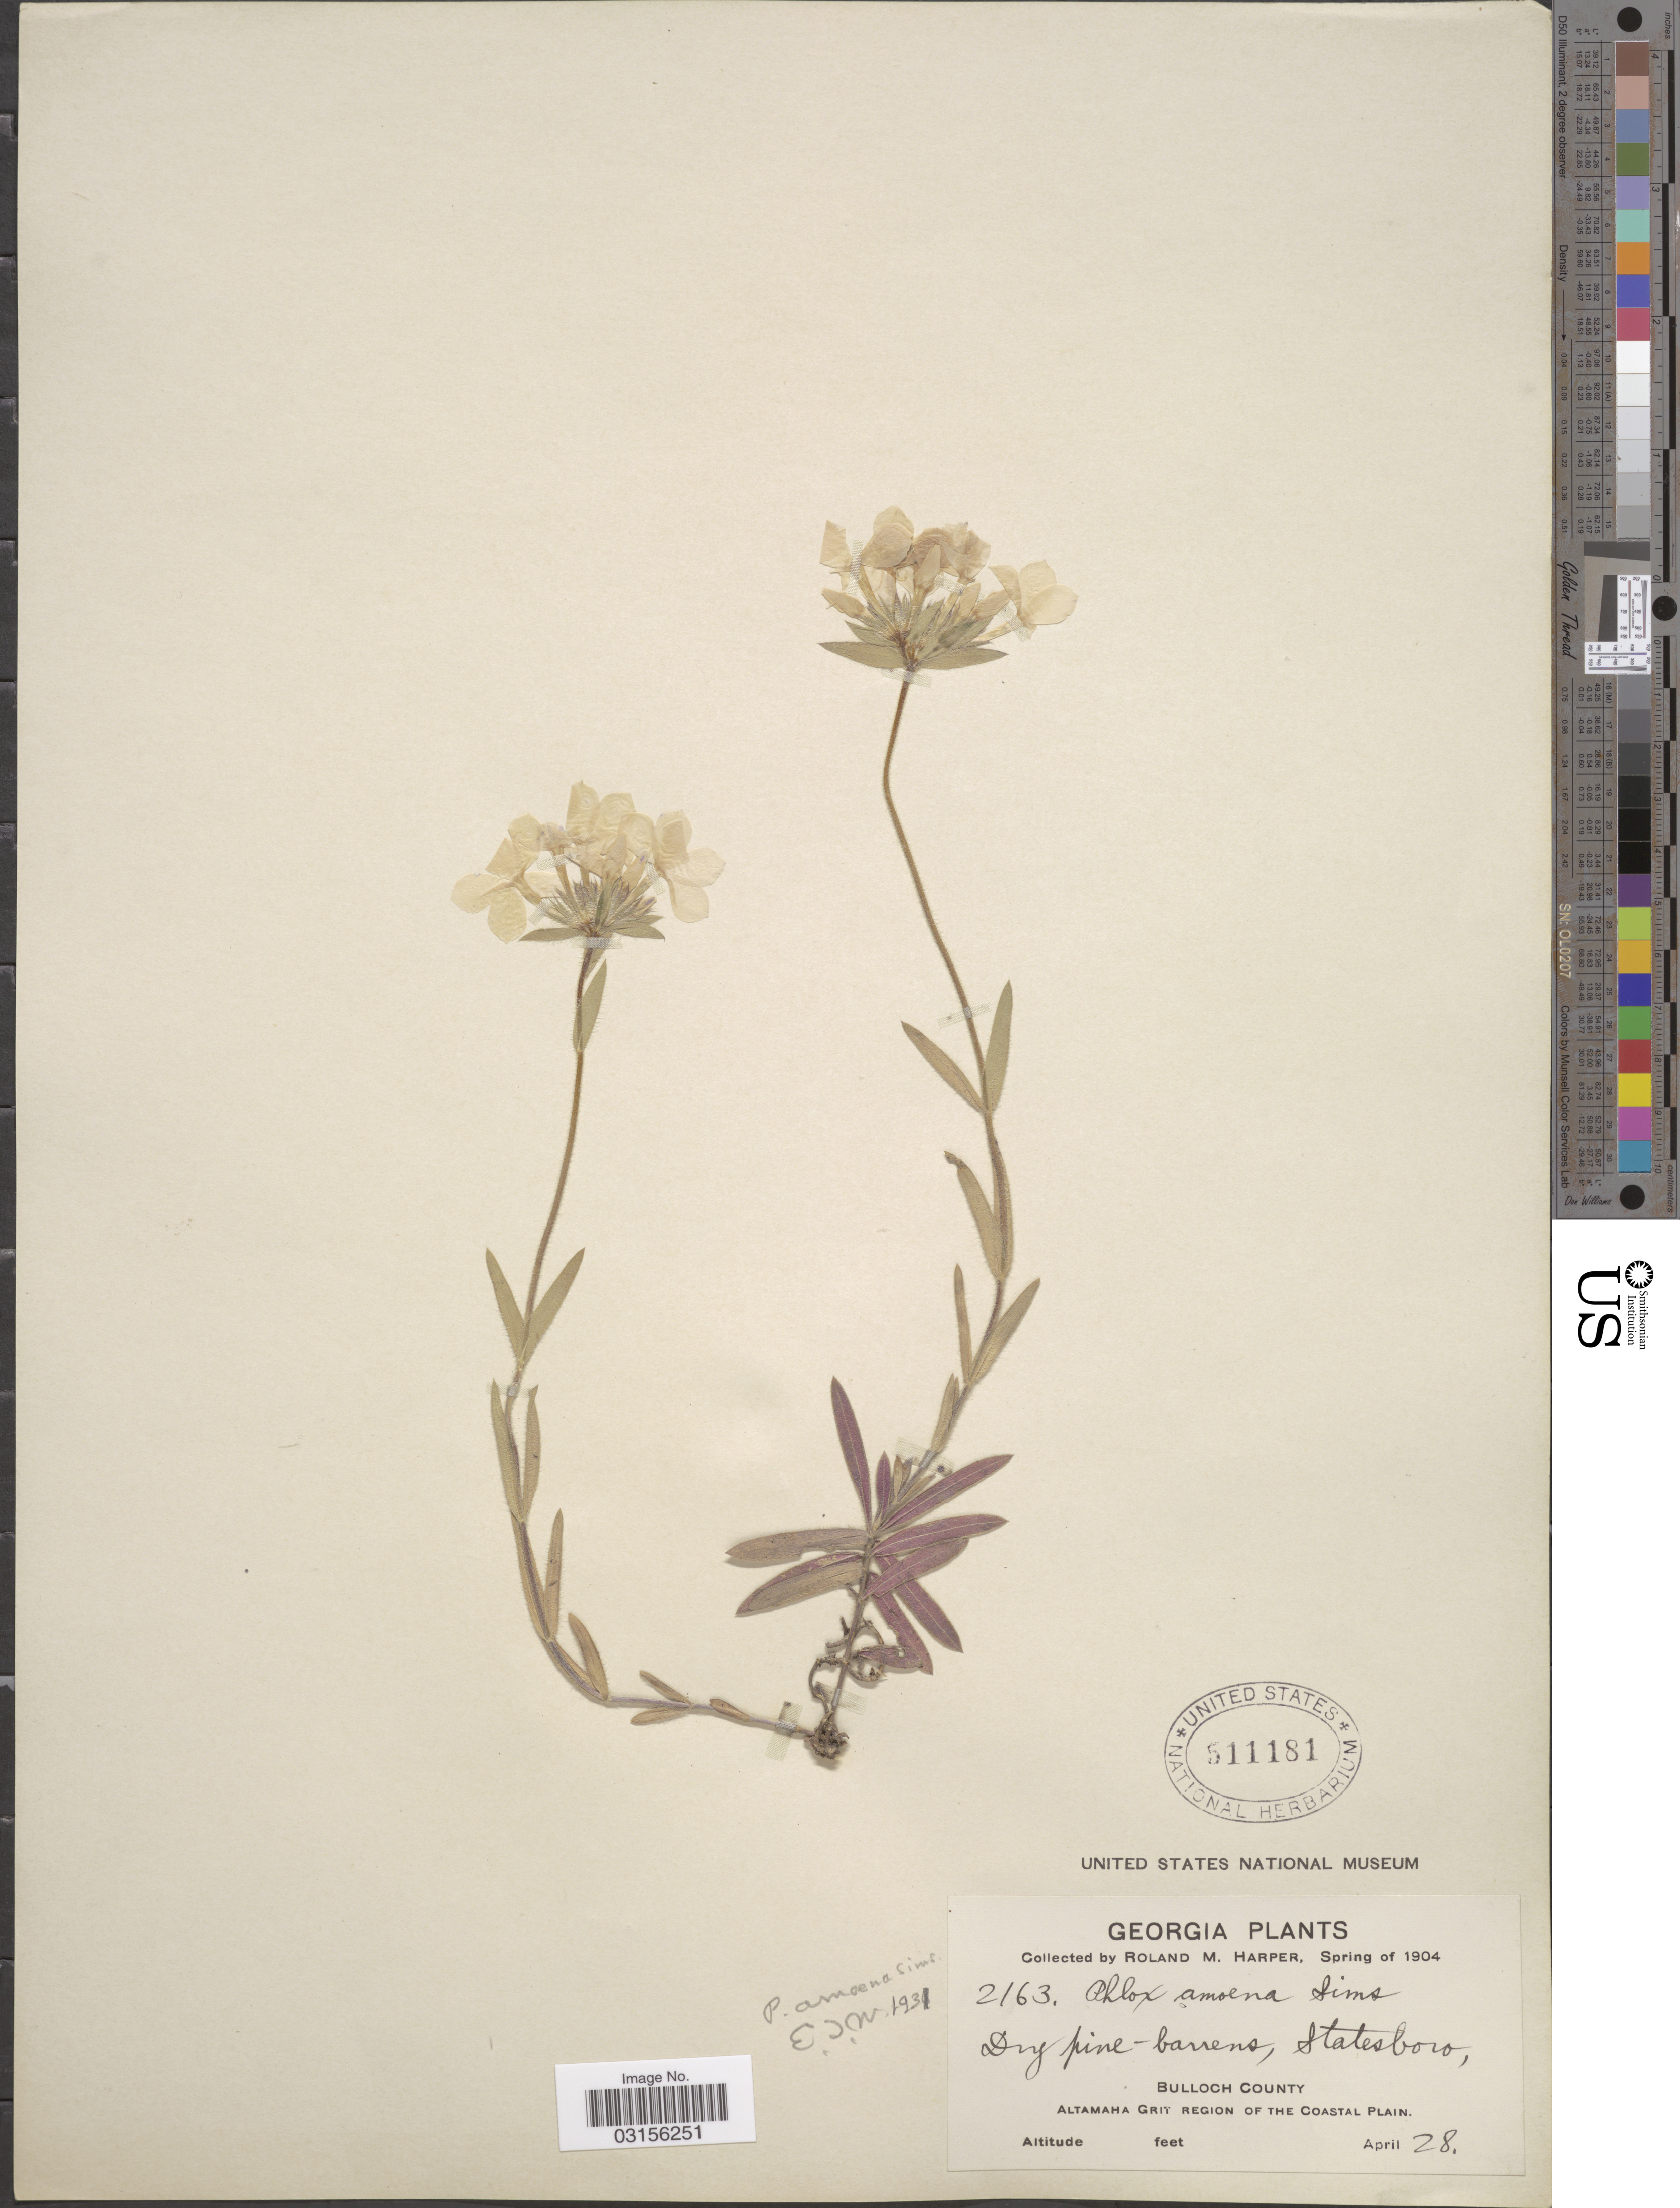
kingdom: Plantae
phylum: Tracheophyta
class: Magnoliopsida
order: Ericales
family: Polemoniaceae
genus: Phlox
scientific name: Phlox amoena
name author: Sims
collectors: R. M. Harper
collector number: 2163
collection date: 1904-04-28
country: United States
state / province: Georgia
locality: Statesboro, Bulloch County. Altamaha Grit Region of the Coastal Plain.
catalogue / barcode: US 511181